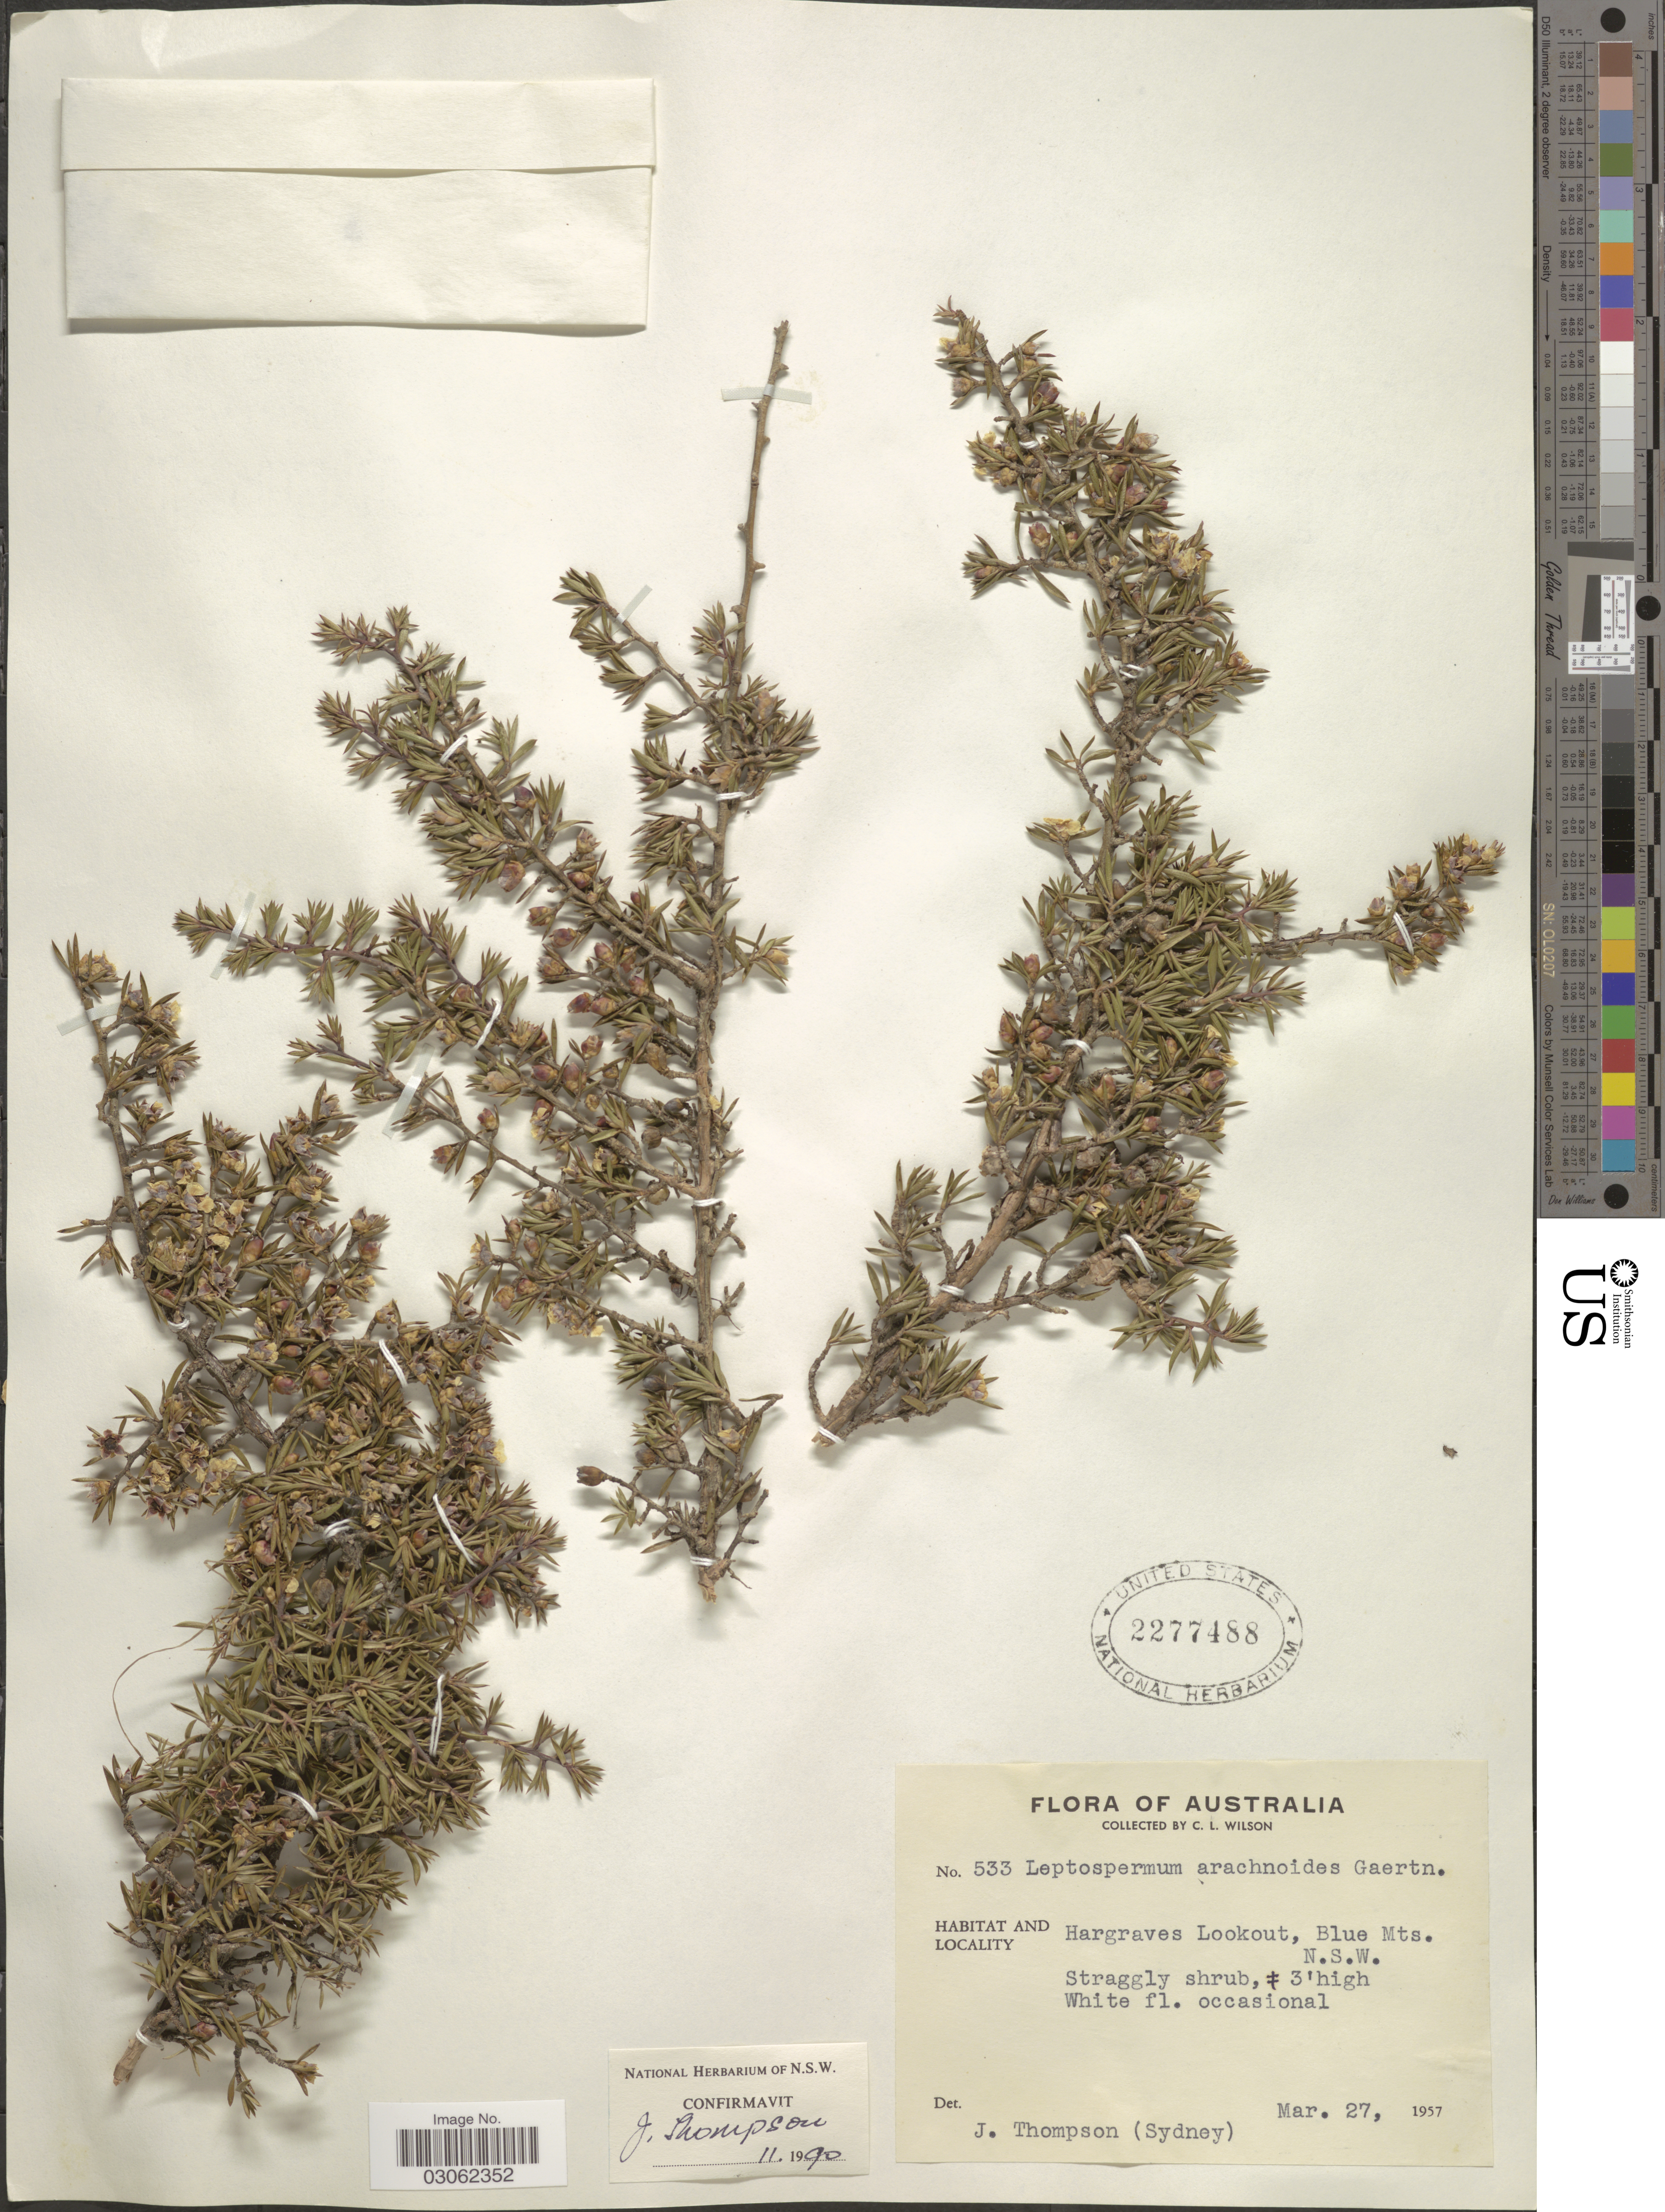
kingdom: Plantae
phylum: Tracheophyta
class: Magnoliopsida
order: Myrtales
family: Myrtaceae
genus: Leptospermum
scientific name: Leptospermum arachnoideum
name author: Gaertn.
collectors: C. L. Wilson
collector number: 533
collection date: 1957-03-27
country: Australia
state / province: New South Wales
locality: Hargraves Lookout, Blue Mts. N.S.W.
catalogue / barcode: US 2277488